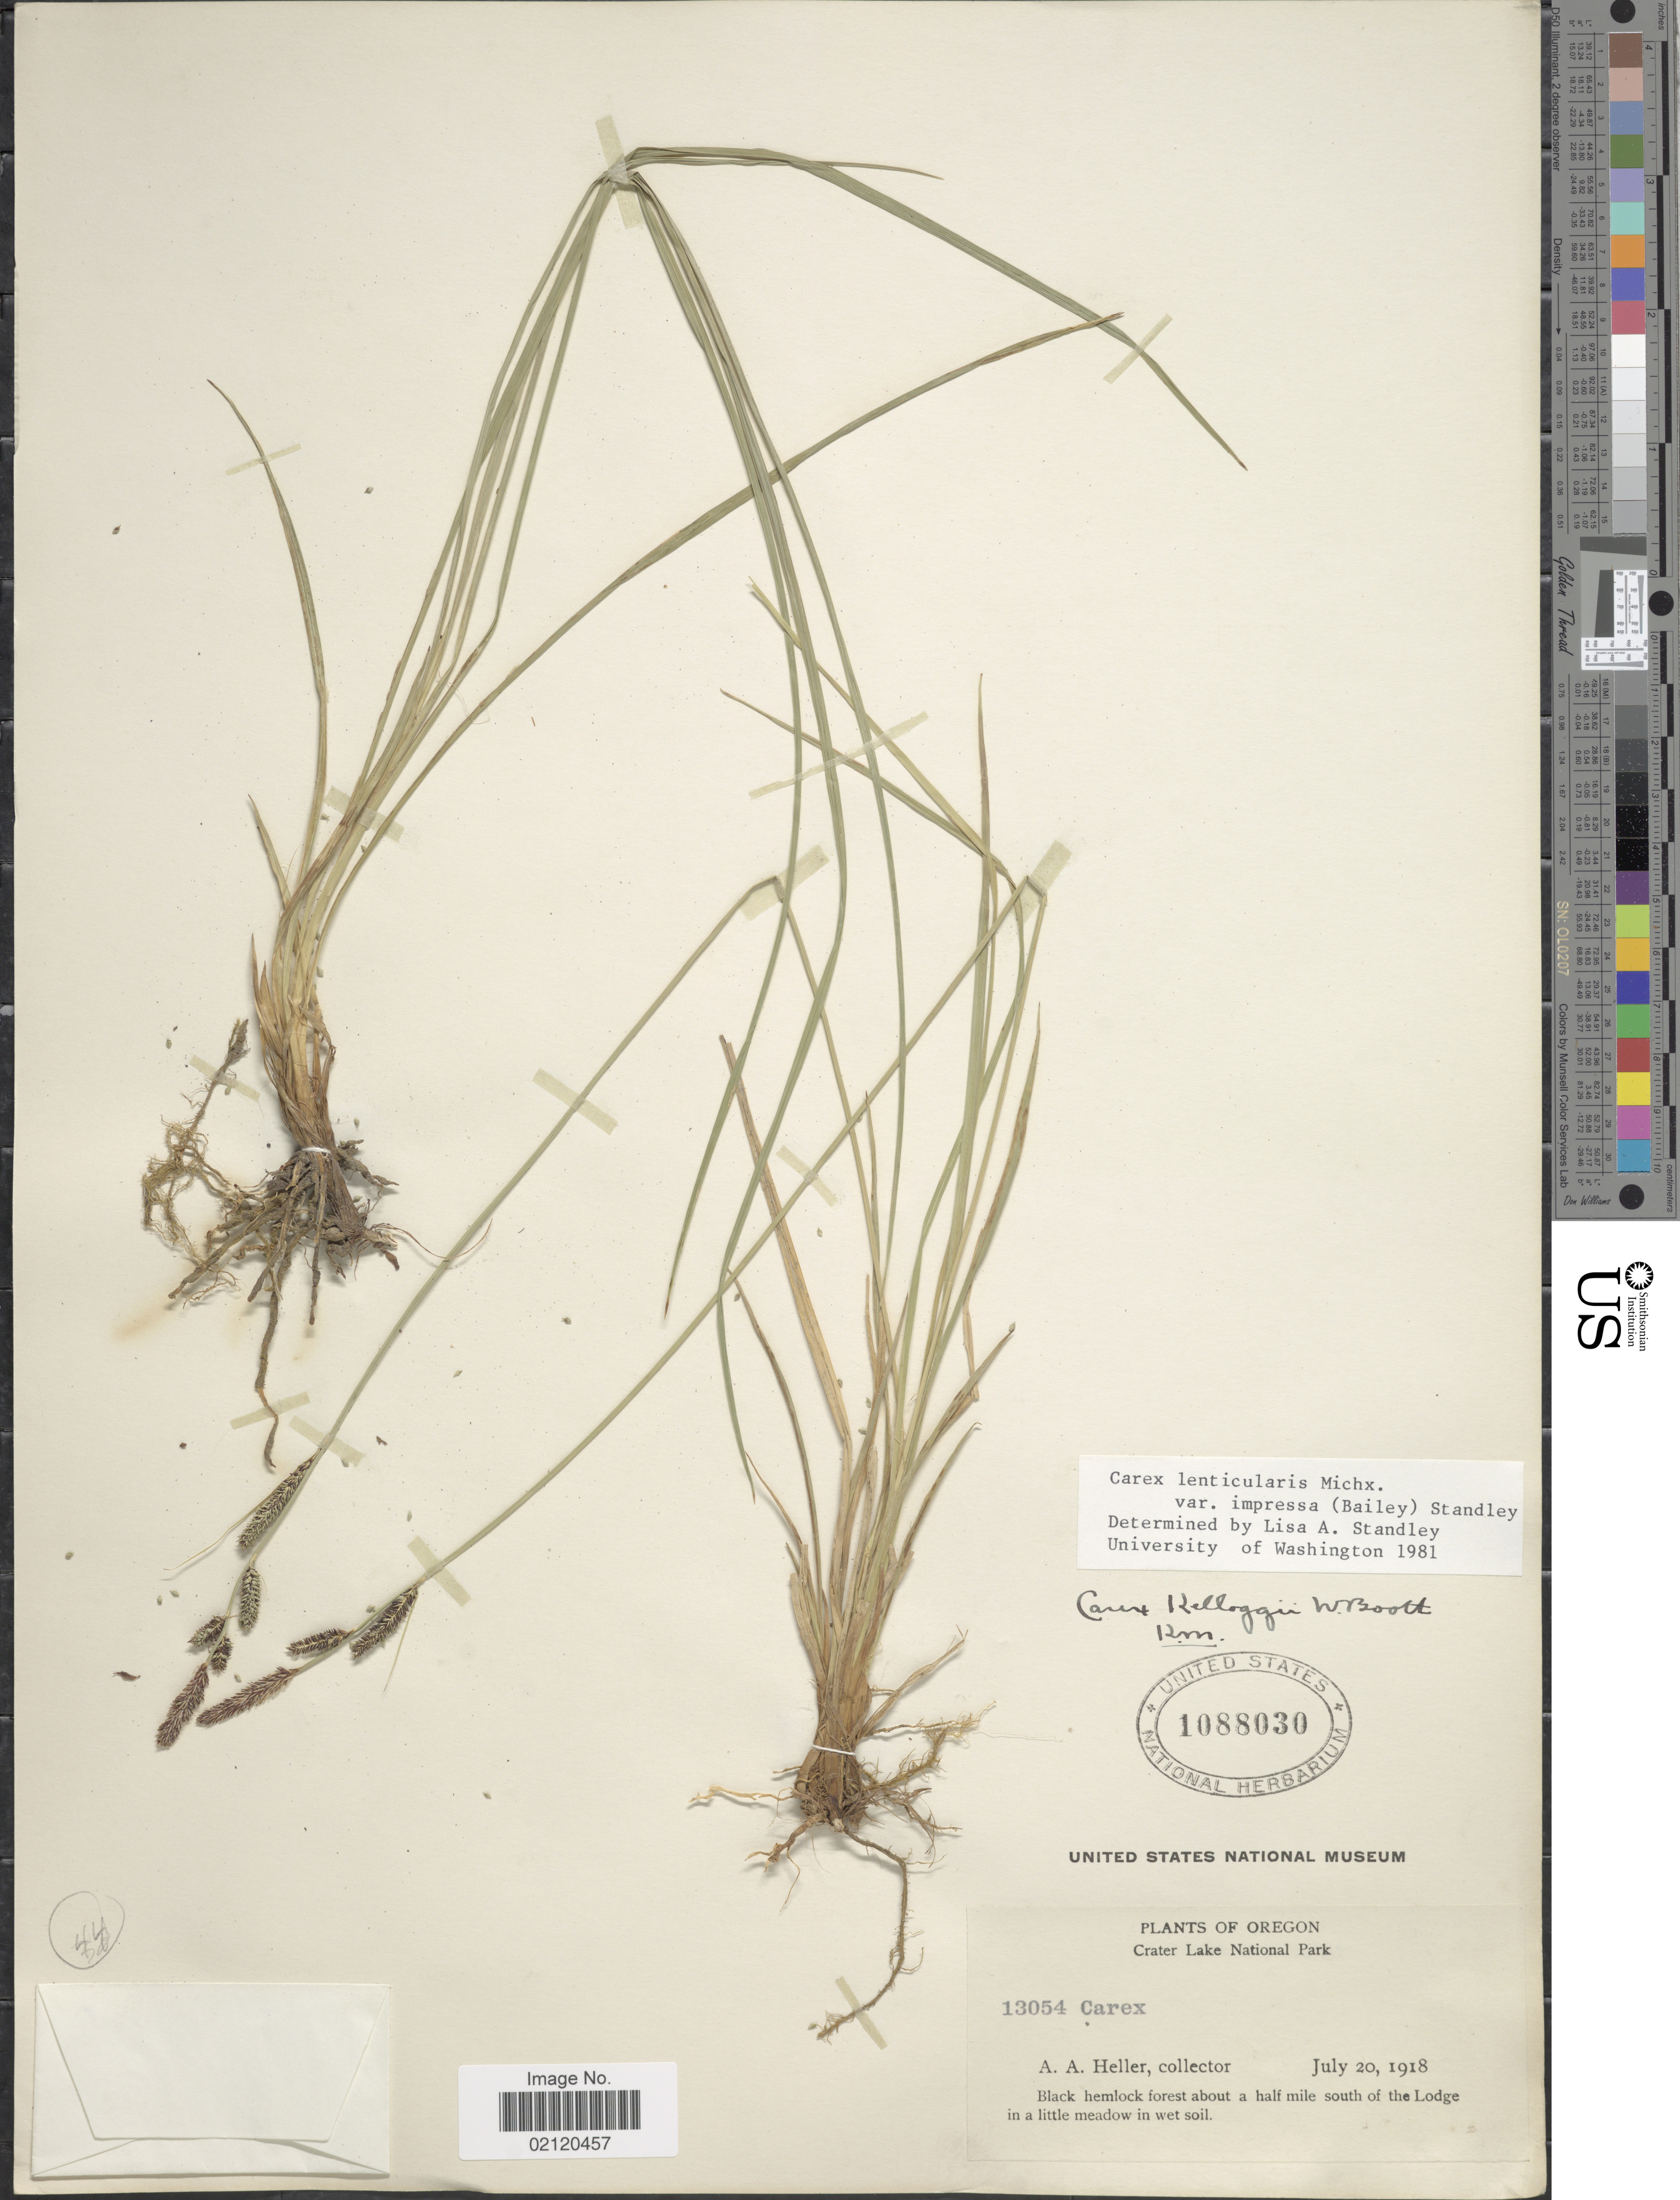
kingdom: Plantae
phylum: Tracheophyta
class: Liliopsida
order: Poales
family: Cyperaceae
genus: Carex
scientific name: Carex kelloggii var. impressa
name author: (L.H. Bailey) B.L. Wilson & Otting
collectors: A. A. Heller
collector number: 13054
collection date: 1918-07-20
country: United States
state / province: Oregon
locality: Crater Lake National Park, Black hemlock forest about a hilf mile south of the Lodge in a little meadow in wet soil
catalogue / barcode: US 1088030